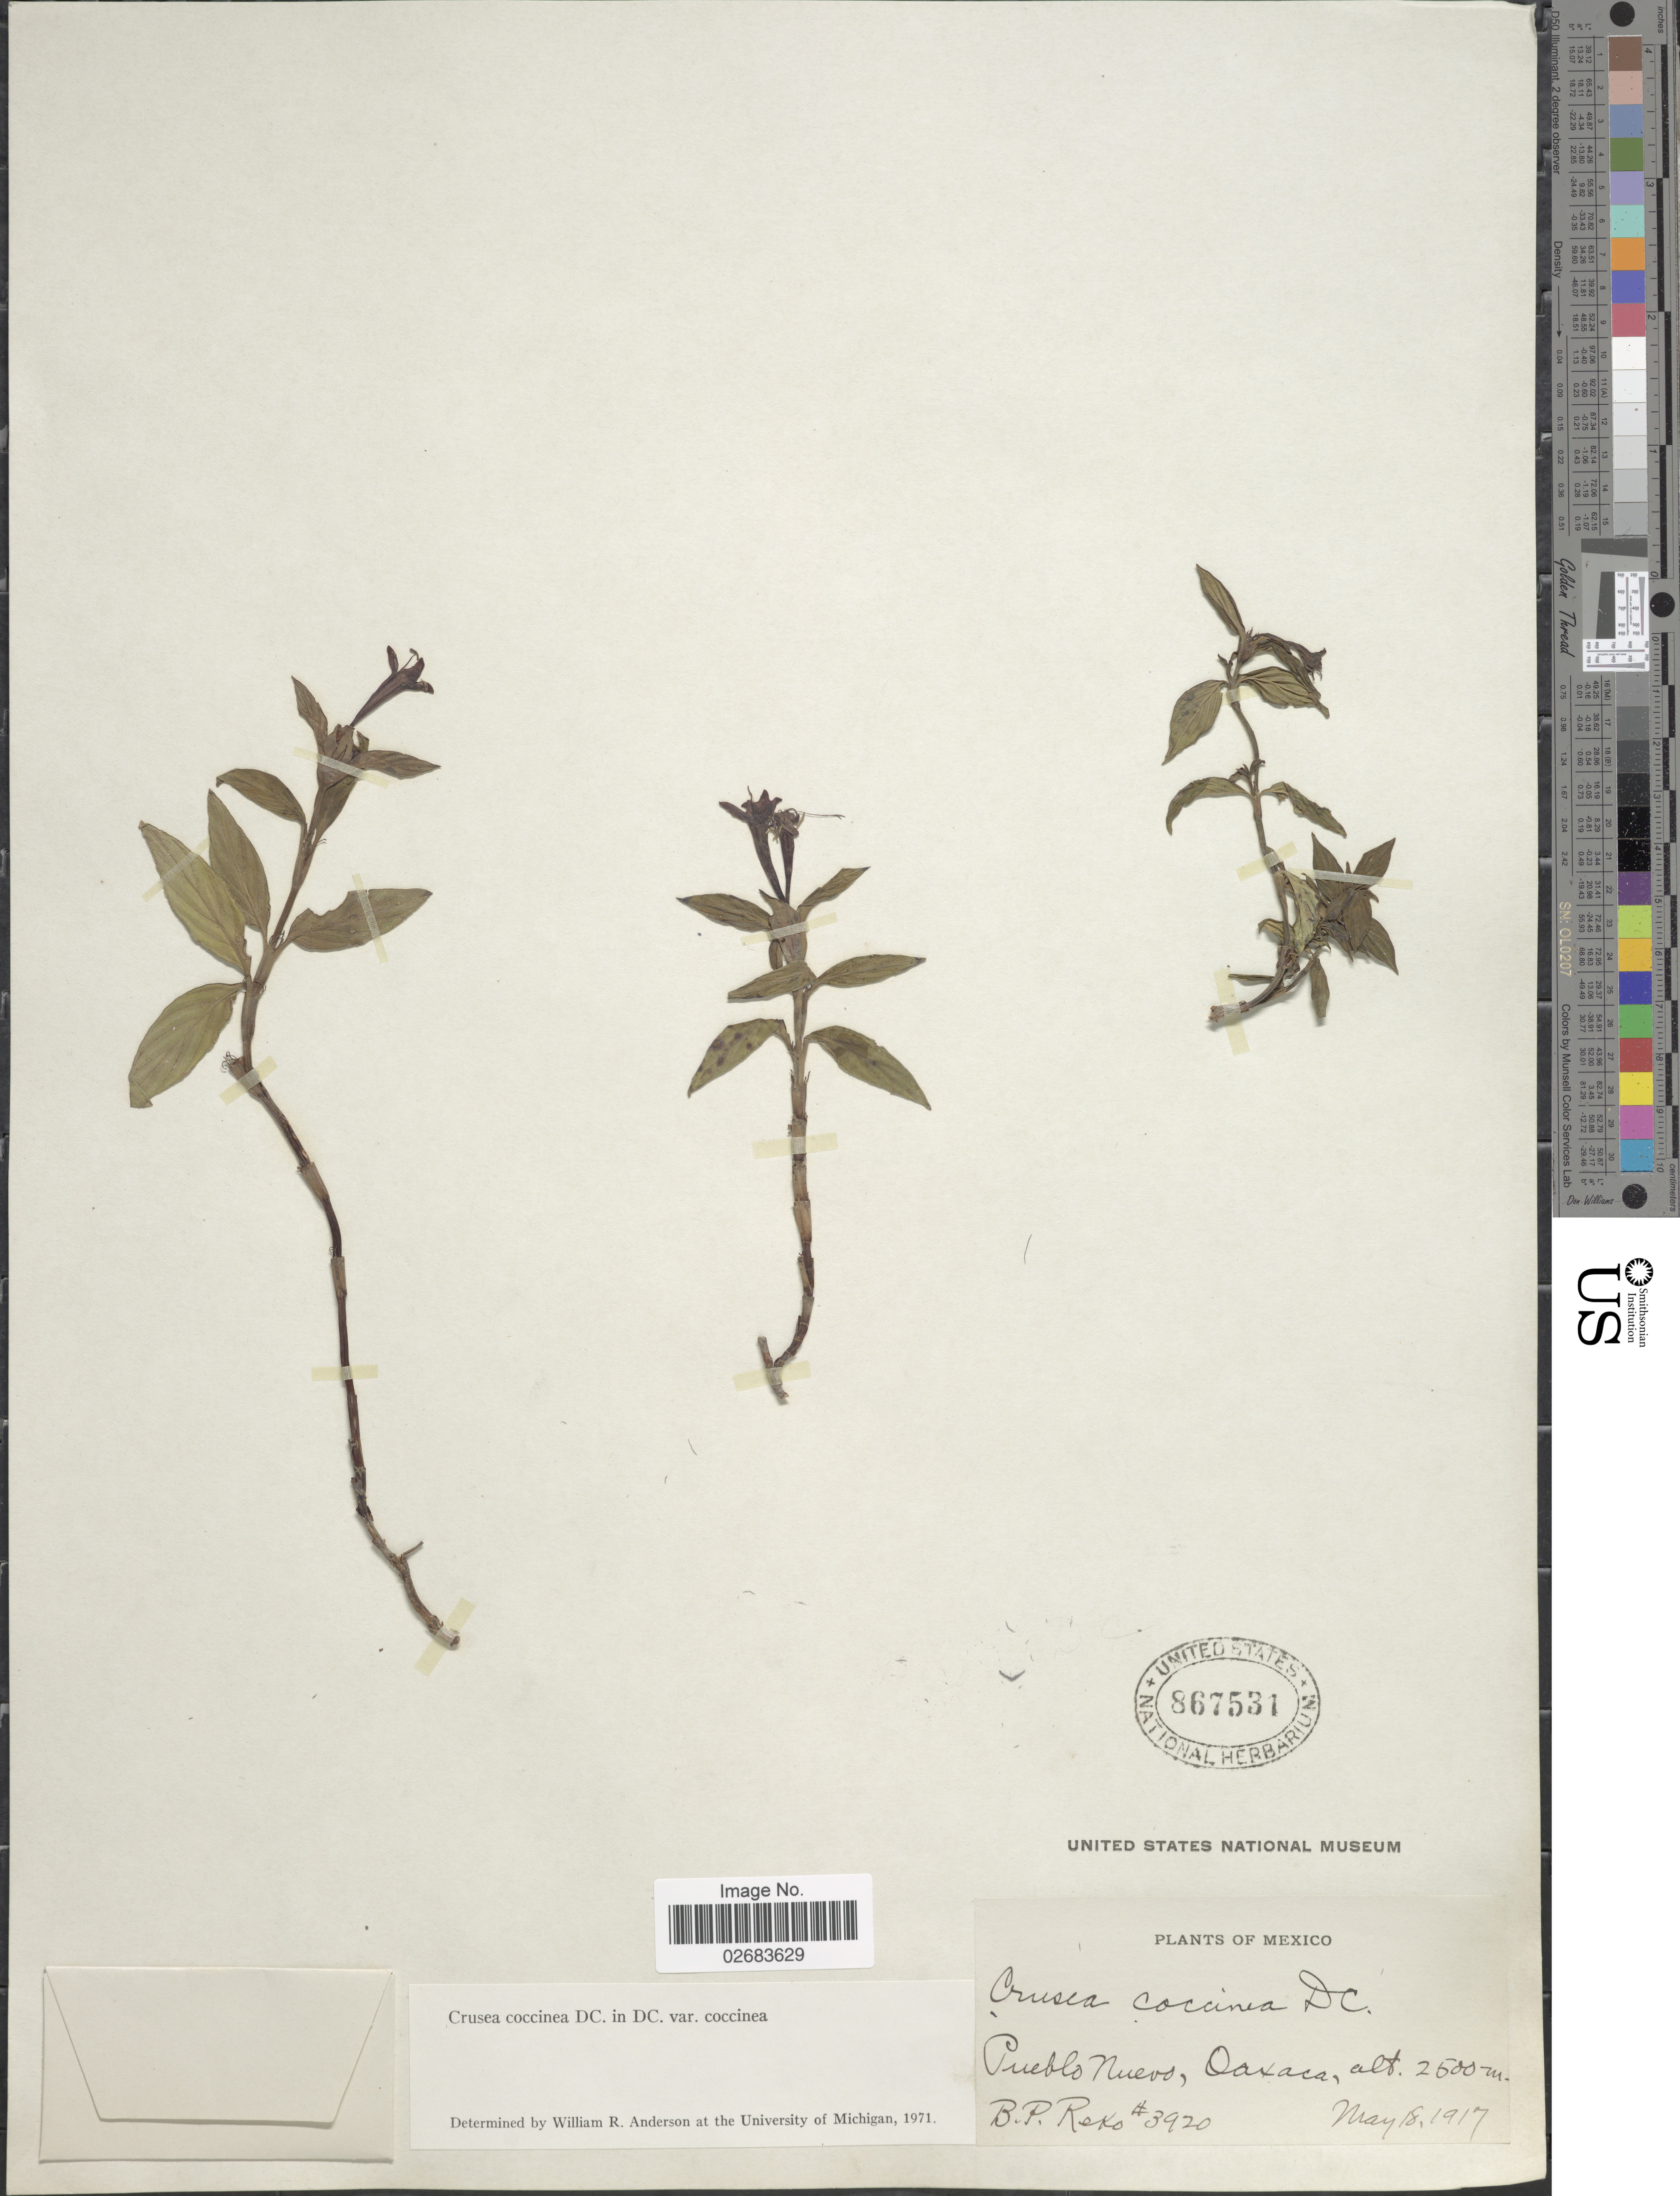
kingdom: Plantae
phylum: Tracheophyta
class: Magnoliopsida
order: Gentianales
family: Rubiaceae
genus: Crusea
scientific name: Crusea coccinea var. coccinea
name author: DC.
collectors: B. P. Reko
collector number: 3920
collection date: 1917-05-18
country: Mexico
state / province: Oaxaca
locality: Pueblo Nuevo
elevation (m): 2500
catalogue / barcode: US 867531